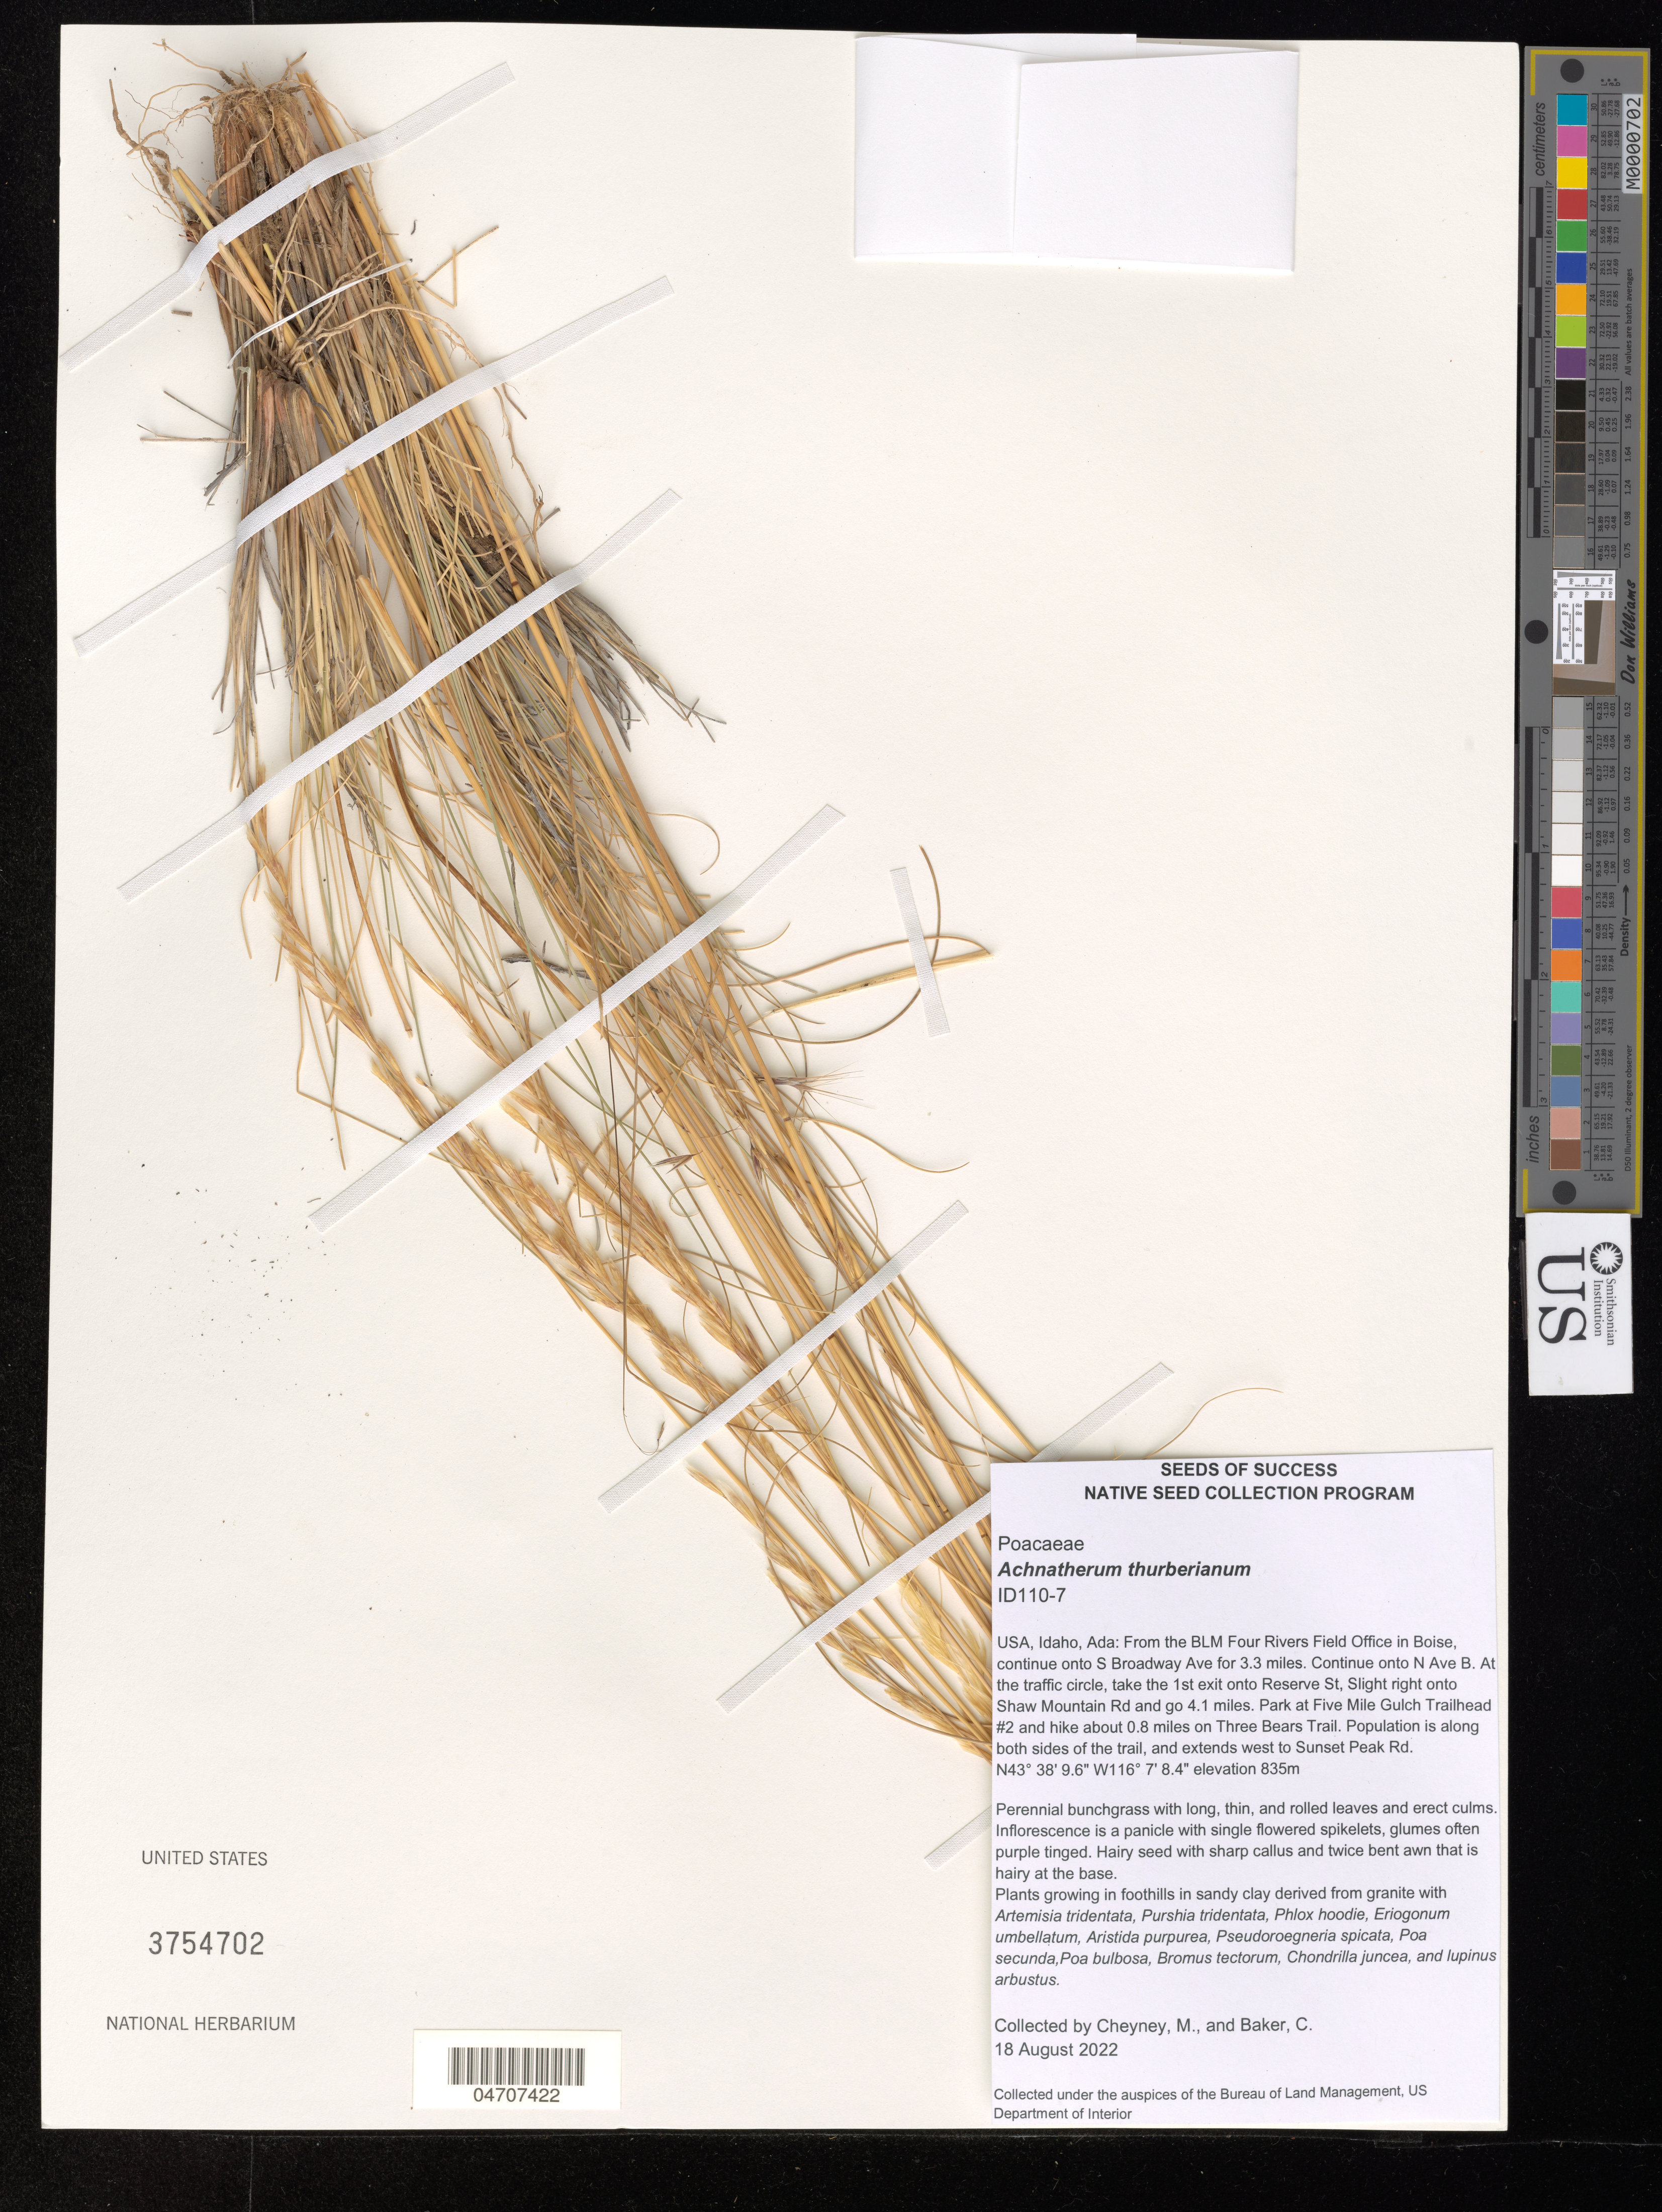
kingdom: Plantae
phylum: Tracheophyta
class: Liliopsida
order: Poales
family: Poaceae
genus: Achnatherum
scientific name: Achnatherum thurberianum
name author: (Piper) Barkworth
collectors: M. Cheyney & C. Baker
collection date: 2022-08-18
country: United States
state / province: Idaho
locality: Ada: From the BLM Four Rivers Field Office in Boise, continue onto S Broadway Ave for 3.3 miles. Continue onto N Ave B. At the traffic circle, take the 1st exit onto Reserve St, Slight right onto Shaw Mountain Rd and go 4.1 miles. Park at Five Mile Gulch Trailhead #2 and hike about 0.8 miles on Three Bears Trail. Population is along both sides of the trail, and extends west to Sunset Peak Rd.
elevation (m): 835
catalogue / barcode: US 3754702